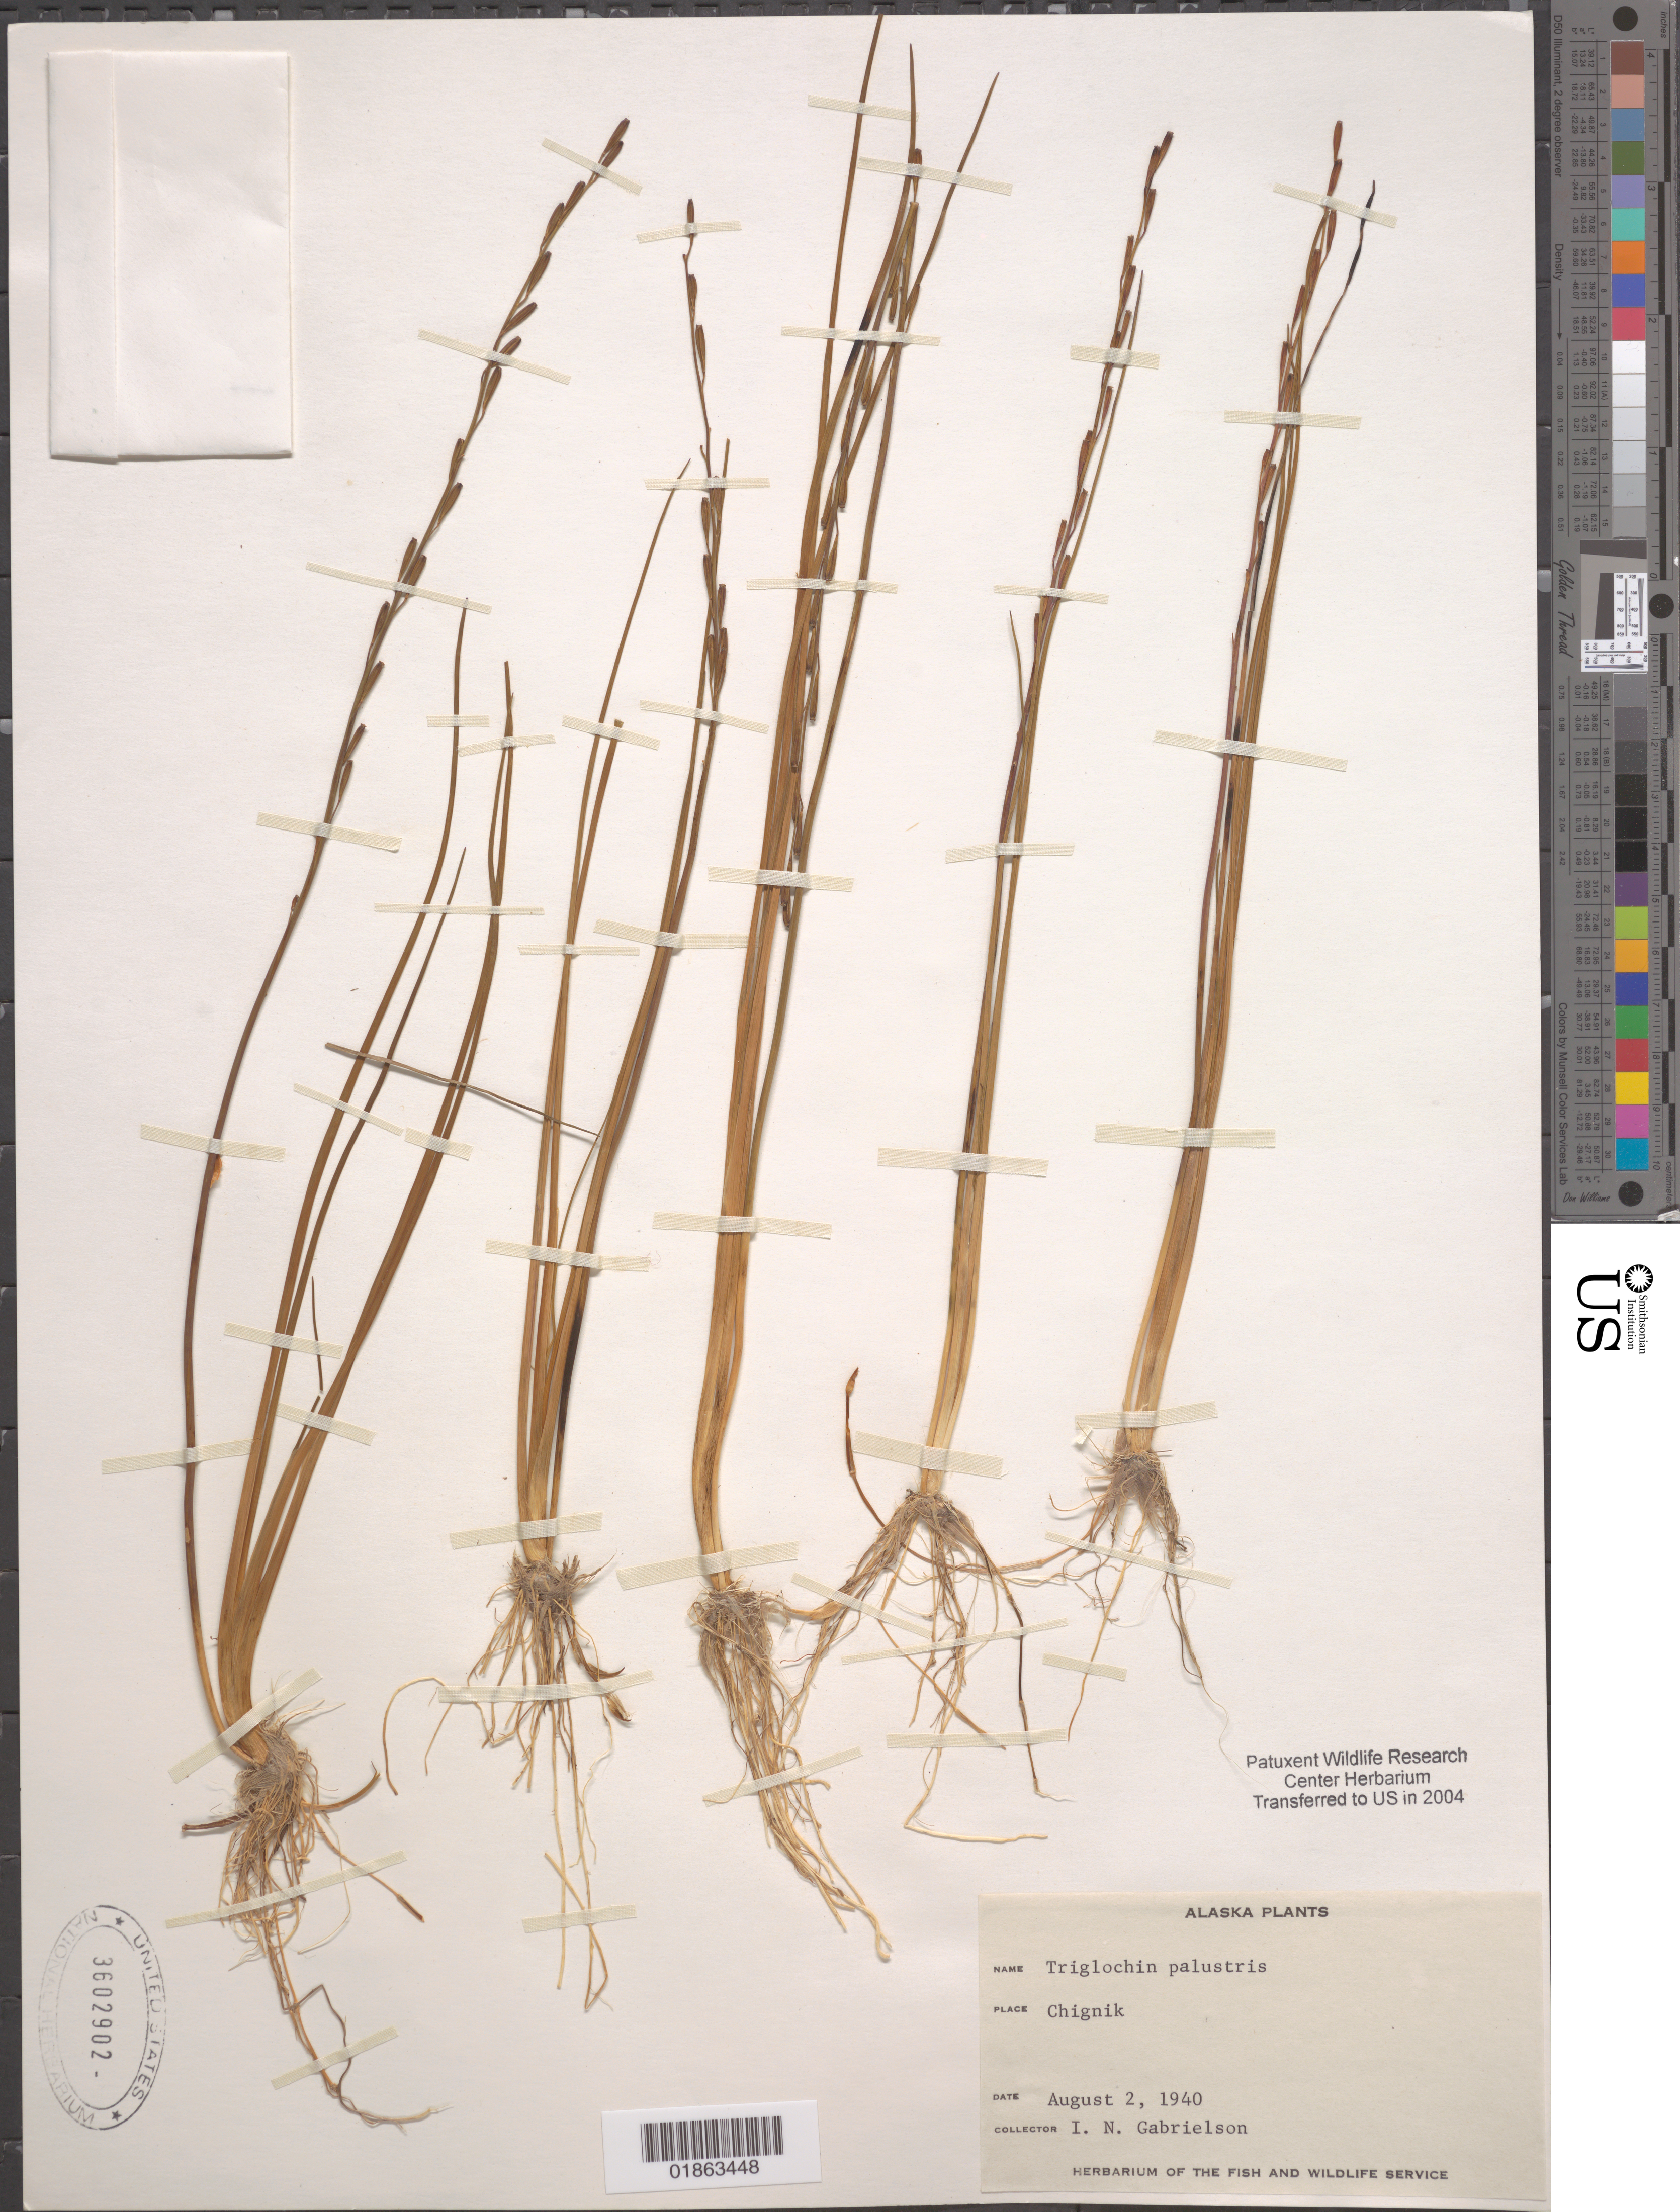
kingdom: Plantae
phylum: Tracheophyta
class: Liliopsida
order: Alismatales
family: Juncaginaceae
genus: Triglochin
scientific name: Triglochin palustris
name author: L.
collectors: I. Gabrielson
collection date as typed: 02 Aug 1940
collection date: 1940-08-02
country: United States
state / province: Alaska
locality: Chignik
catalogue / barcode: US 3602902